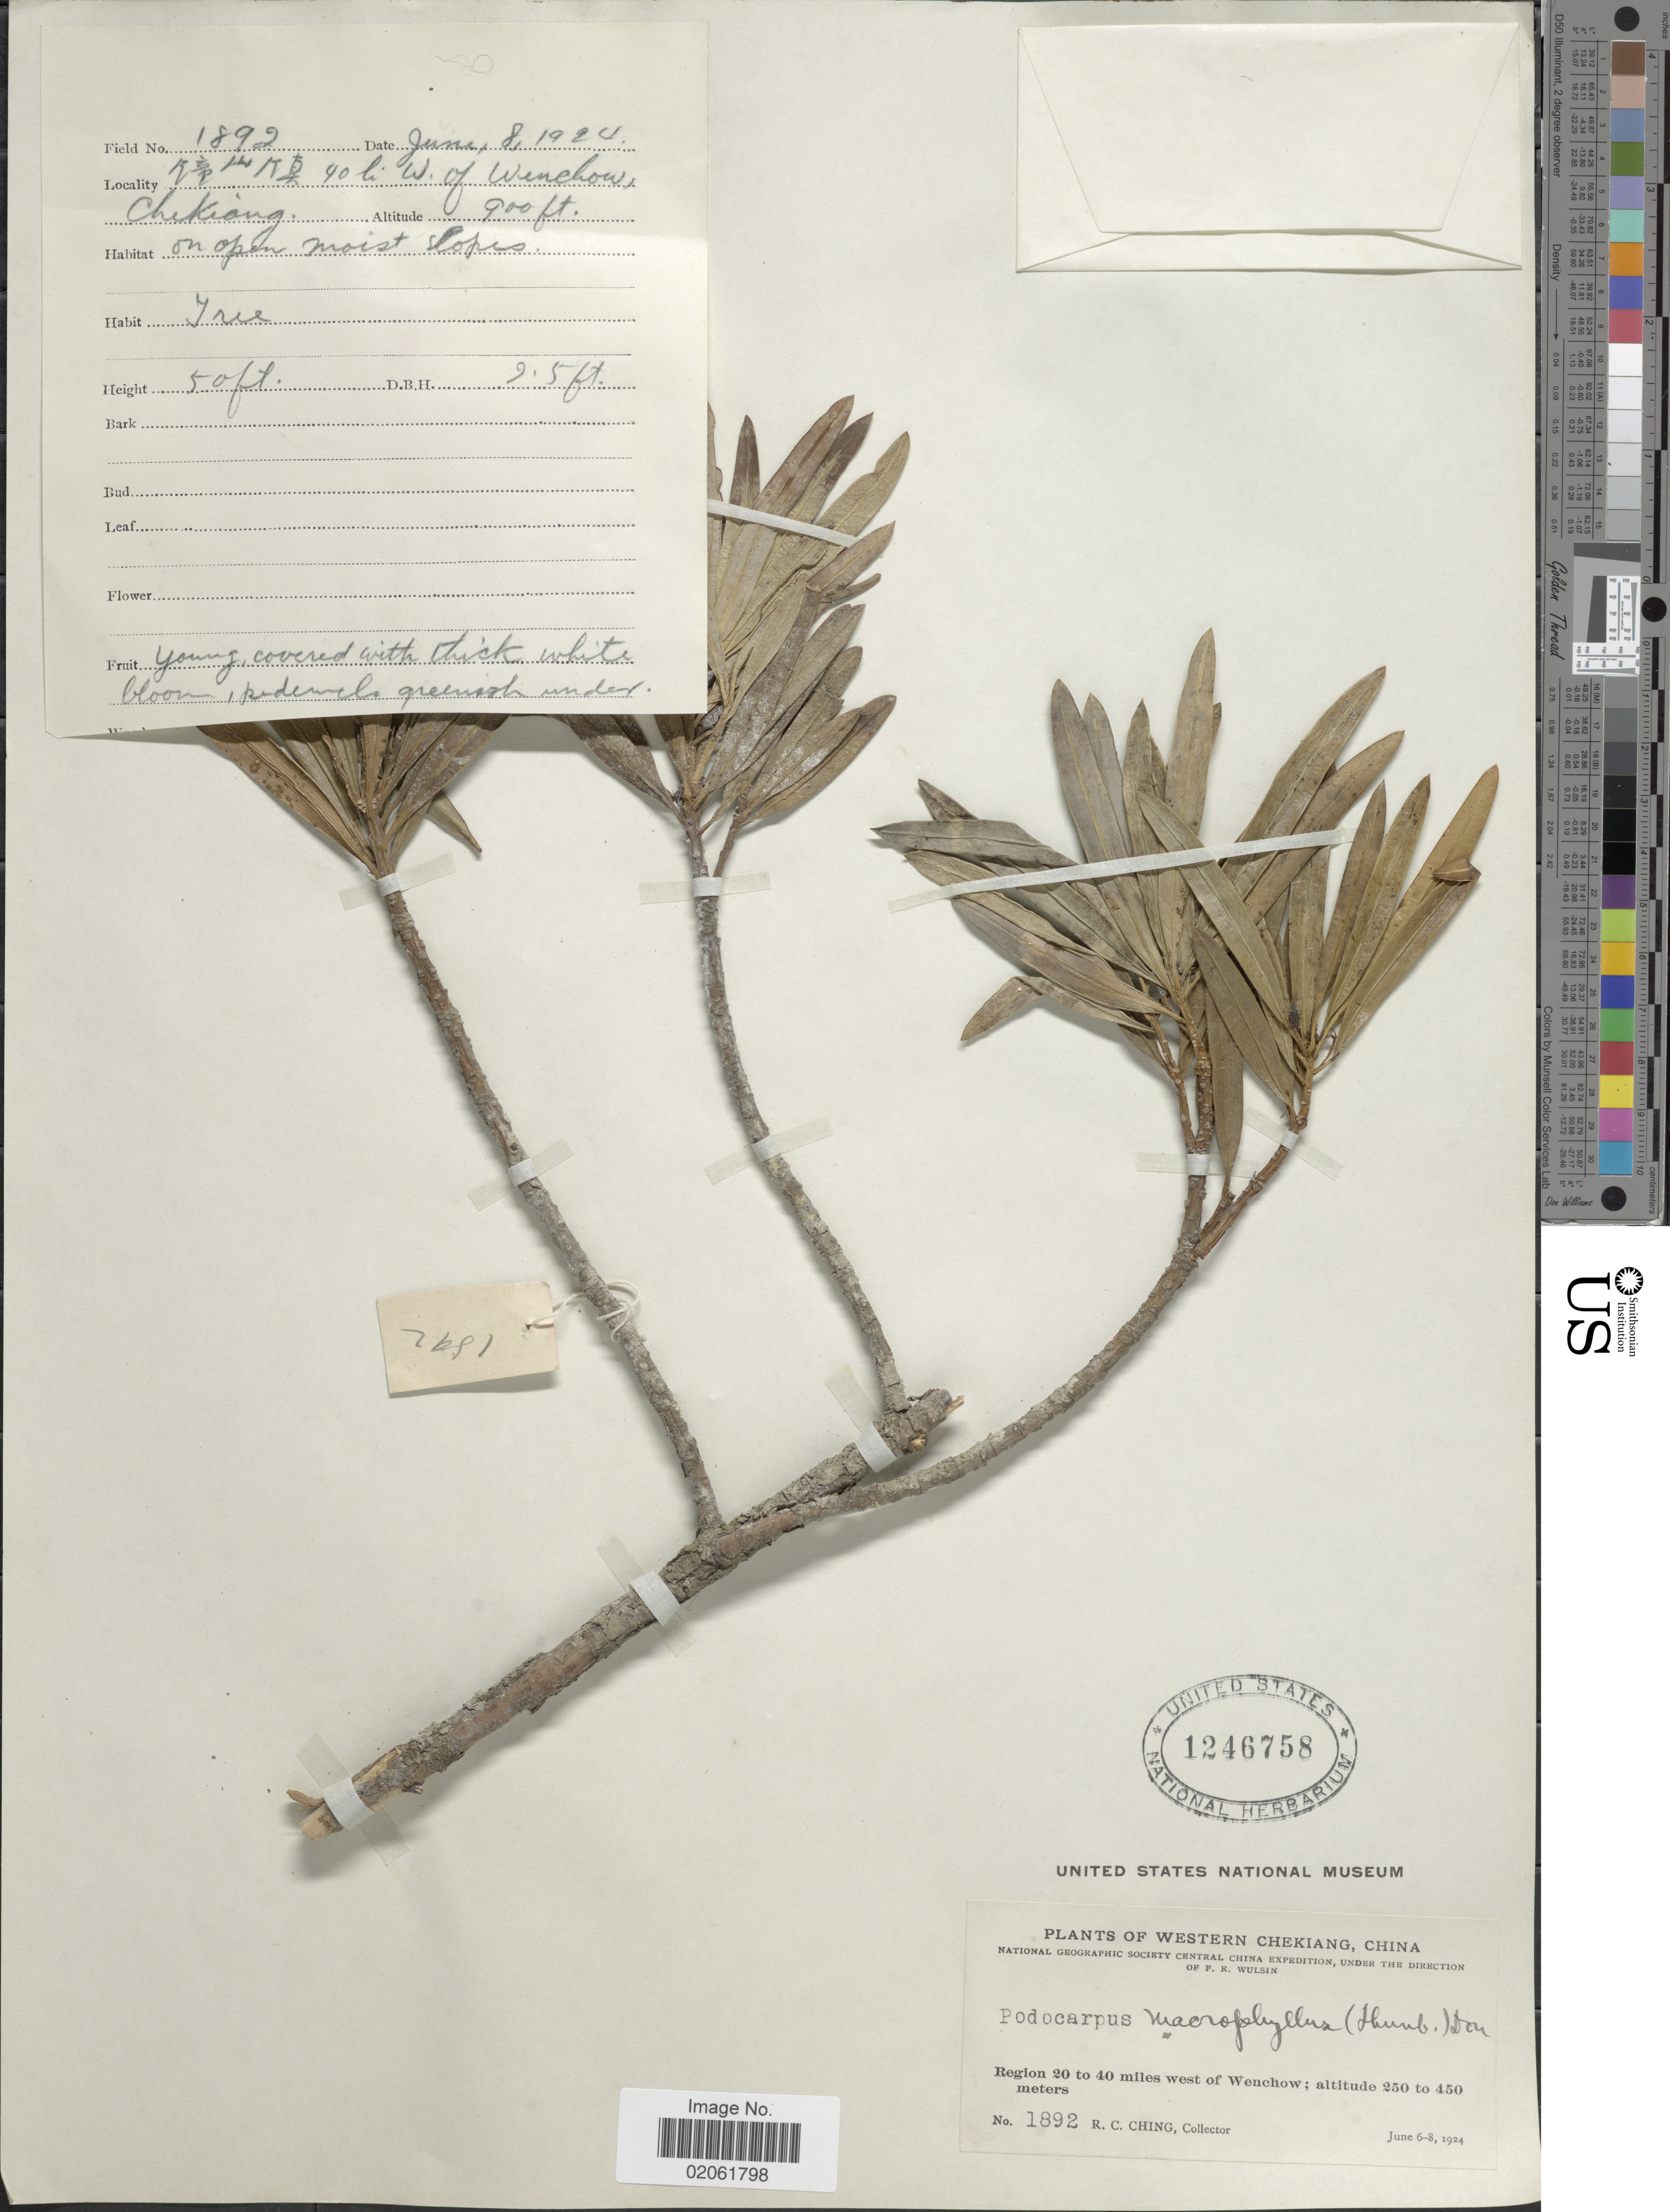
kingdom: Plantae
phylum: Tracheophyta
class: Pinopsida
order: Pinales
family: Podocarpaceae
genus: Podocarpus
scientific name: Podocarpus macrophyllus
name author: (Thunb.) Sweet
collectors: R. C. Ching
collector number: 1892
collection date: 1924-06-06/1924-06-08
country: China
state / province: Zhejiang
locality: Western Chekiang, Region 20 to 40 miles west of Wenchow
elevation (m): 250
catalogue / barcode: US 1246758